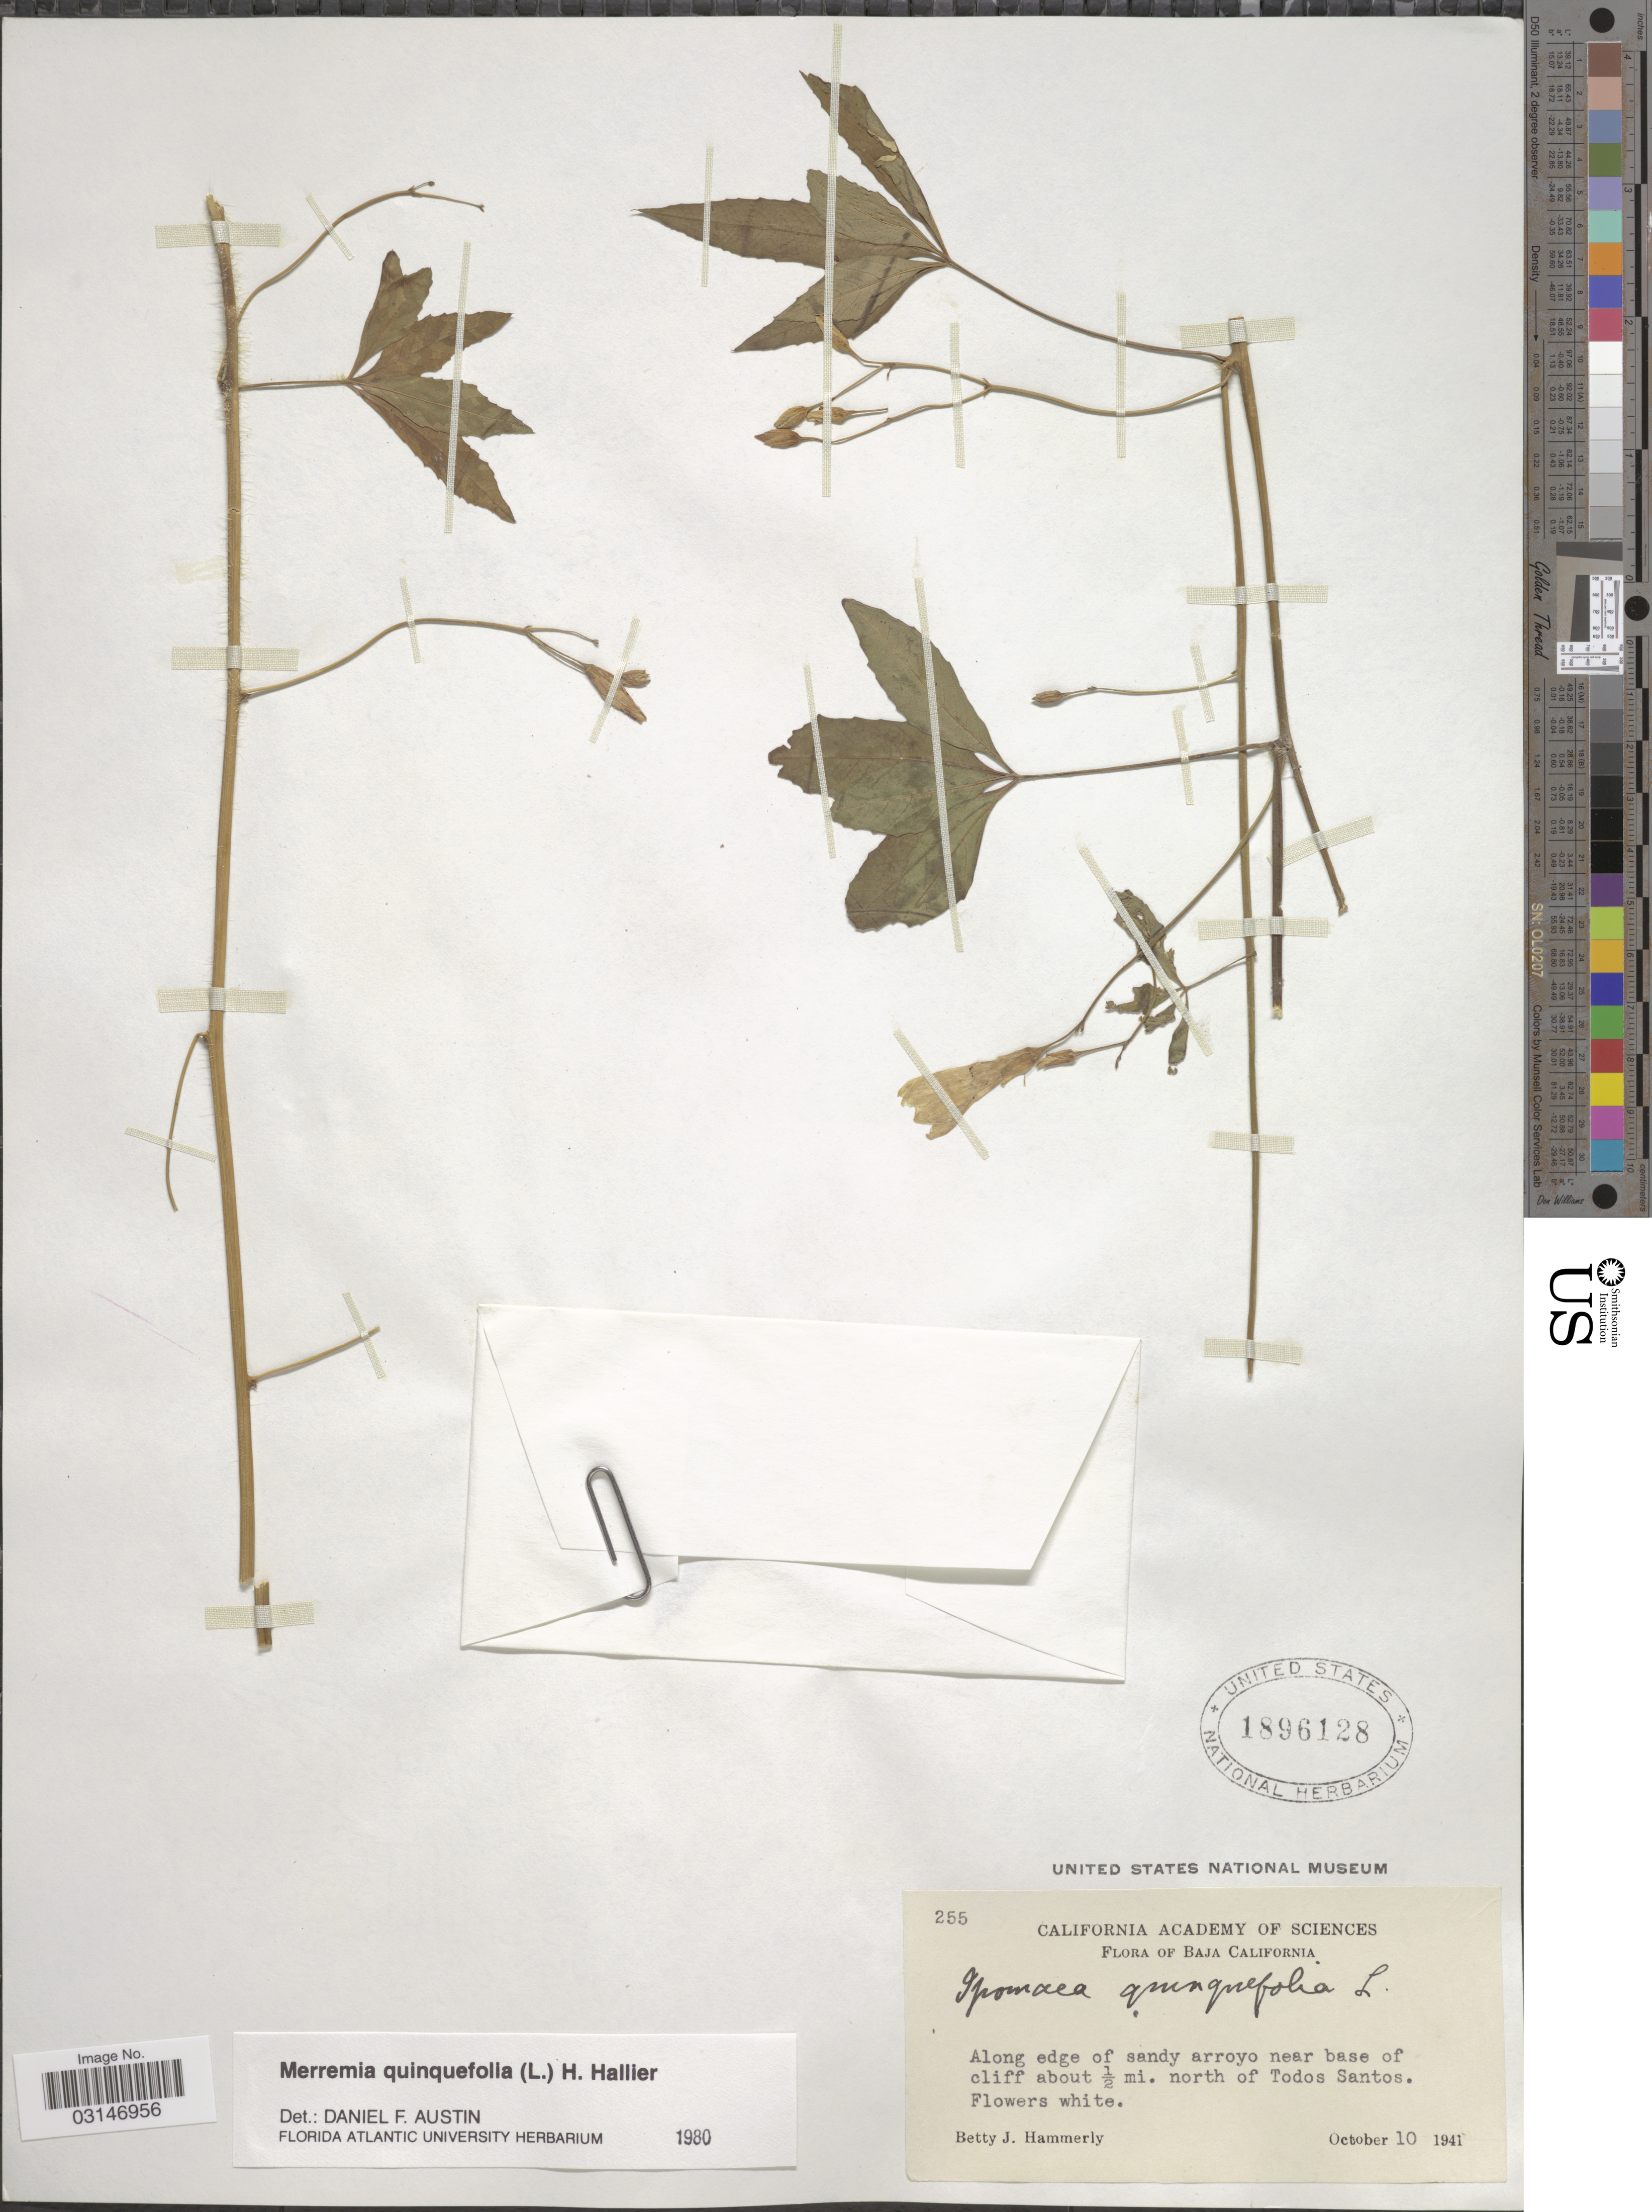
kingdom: Plantae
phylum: Tracheophyta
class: Magnoliopsida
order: Solanales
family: Convolvulaceae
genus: Distimake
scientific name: Distimake quinquefolius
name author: (L.) A. R. Simões & Staples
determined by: Strong, Mark T., (BOT), Smithsonian Institution - National Museum of Natural History (UNITED STATES)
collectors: B. J. Hammerly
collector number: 255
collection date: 1941-10-10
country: Mexico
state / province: Baja California Sur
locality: Along edge of sandy arroyo near base of cliff about ½ mi. north of Todos Santos.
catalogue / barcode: US 1896128